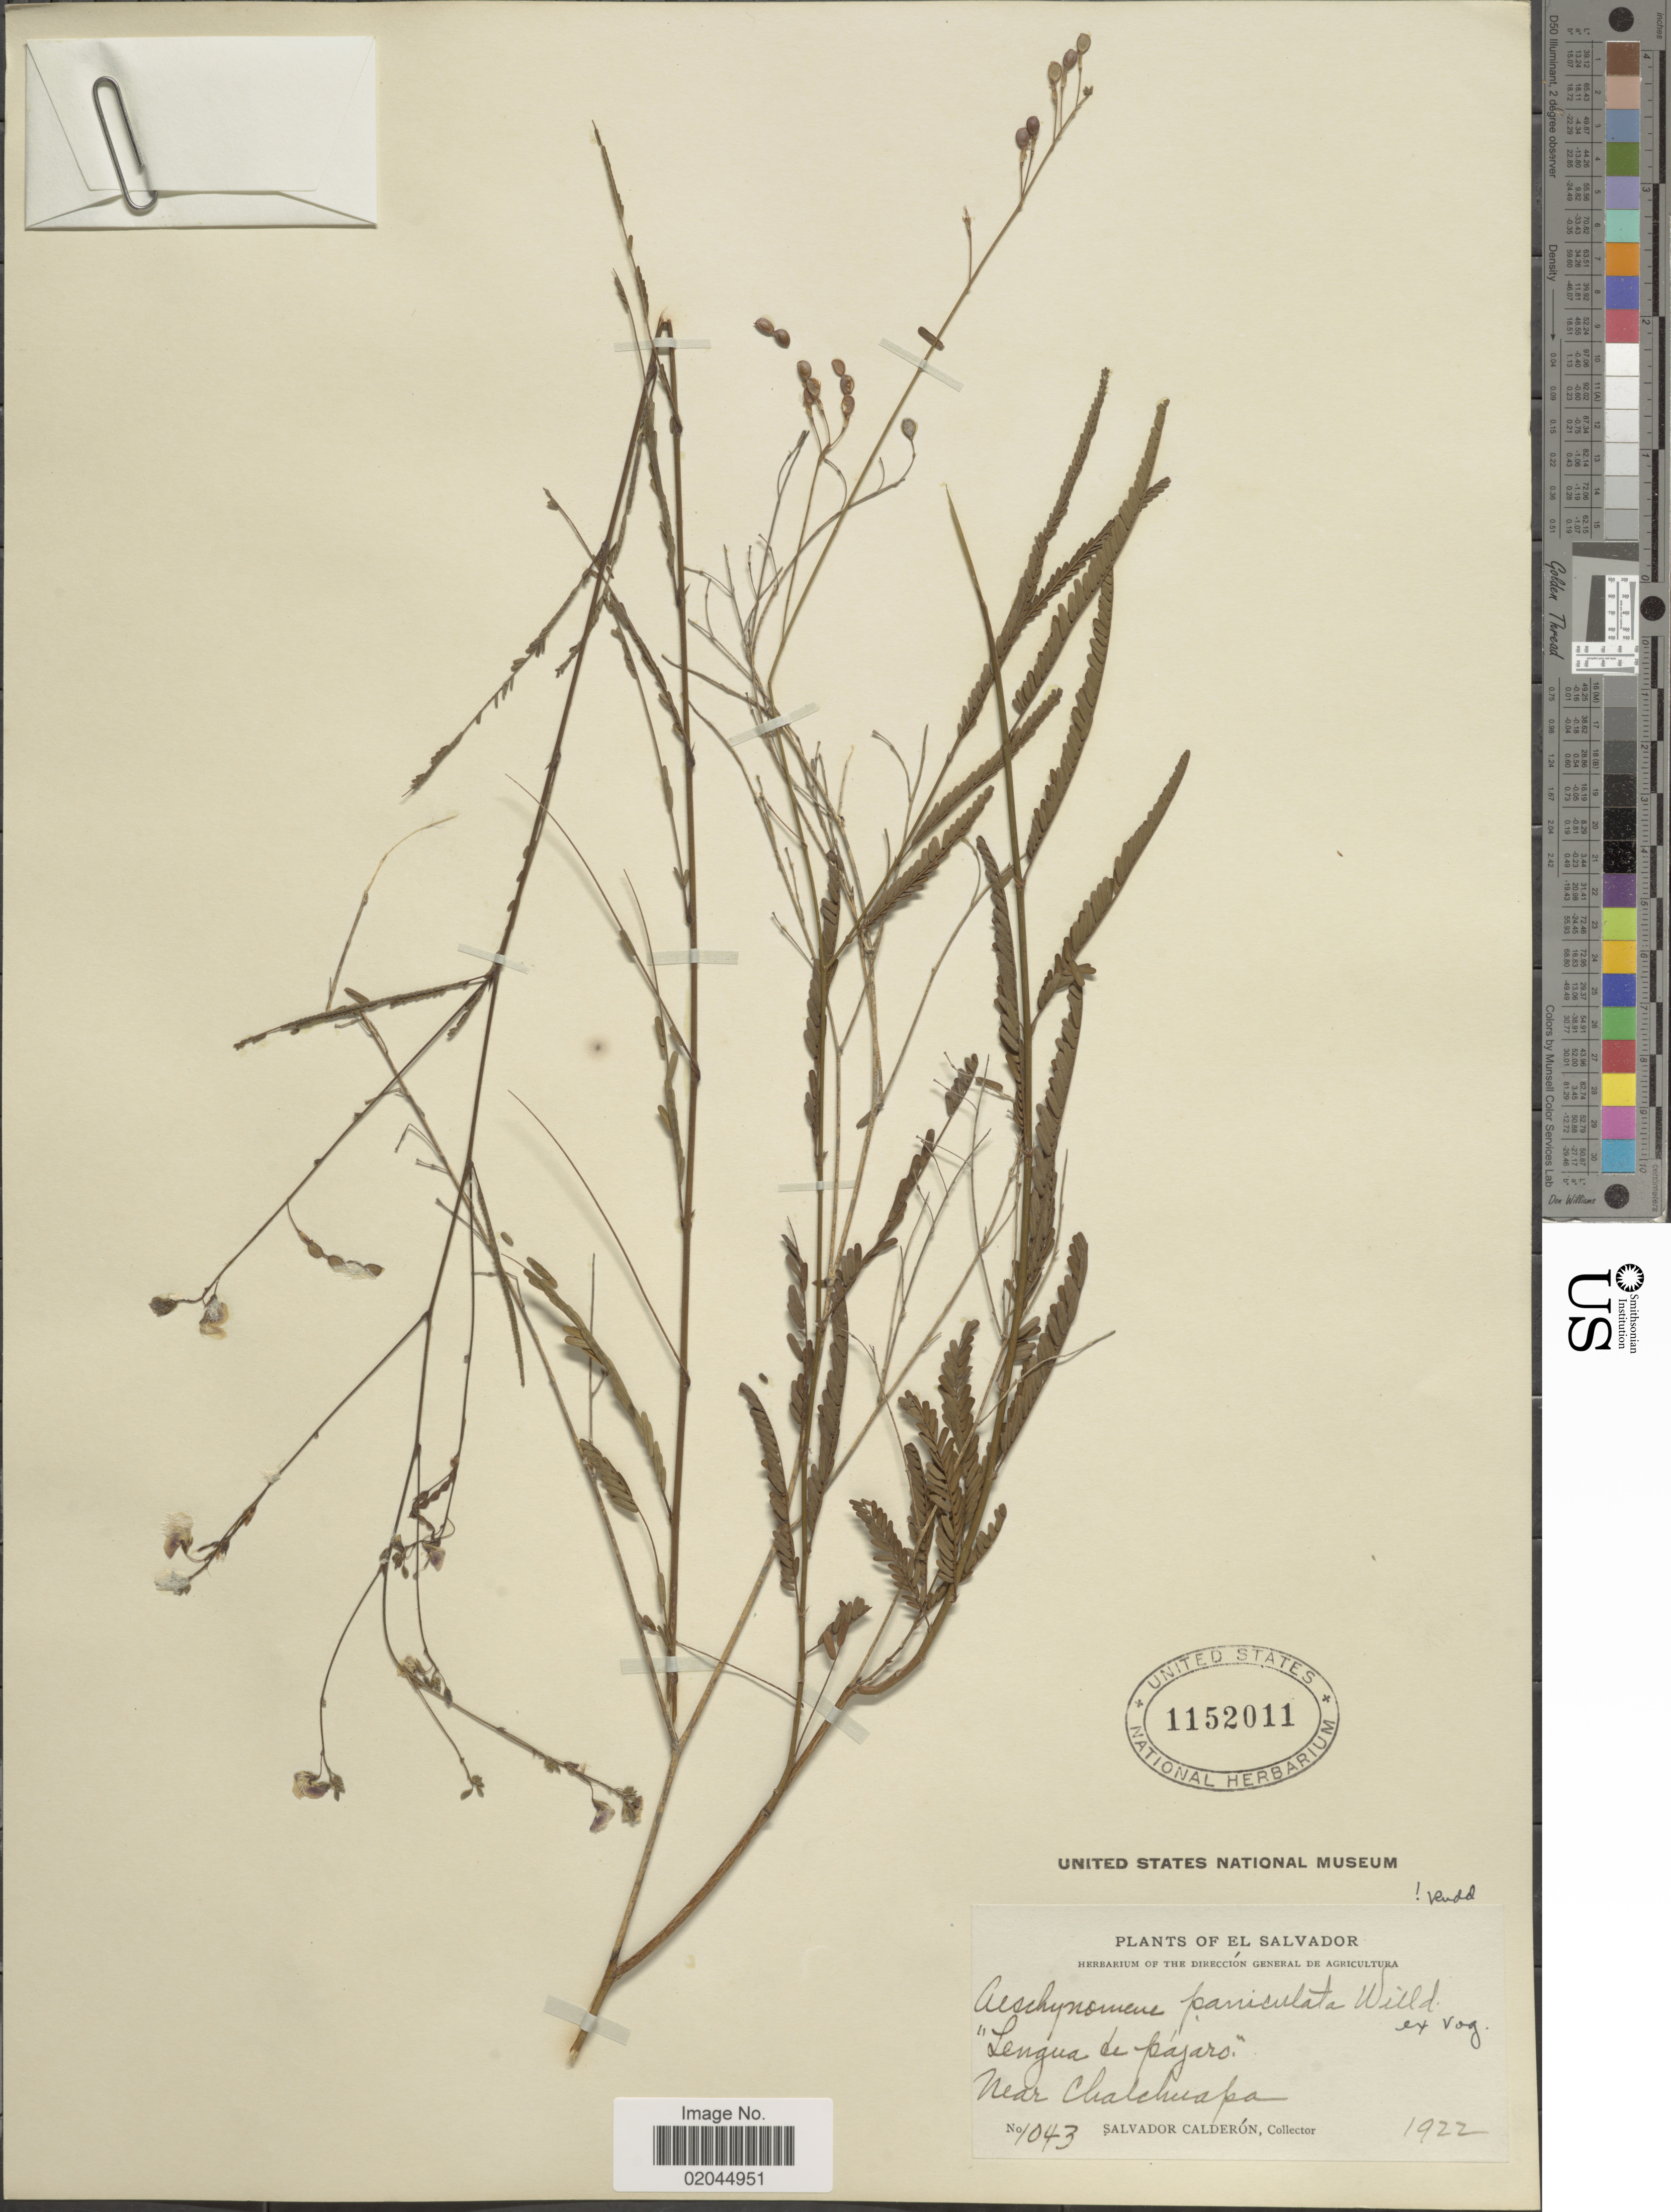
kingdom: Plantae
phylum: Tracheophyta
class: Magnoliopsida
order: Fabales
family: Fabaceae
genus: Aeschynomene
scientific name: Aeschynomene paniculata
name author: Vogel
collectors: S. Calderón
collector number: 1043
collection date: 1922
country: El Salvador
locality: Lengua de pajaro, Near Chalchuapa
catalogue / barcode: US 1152011